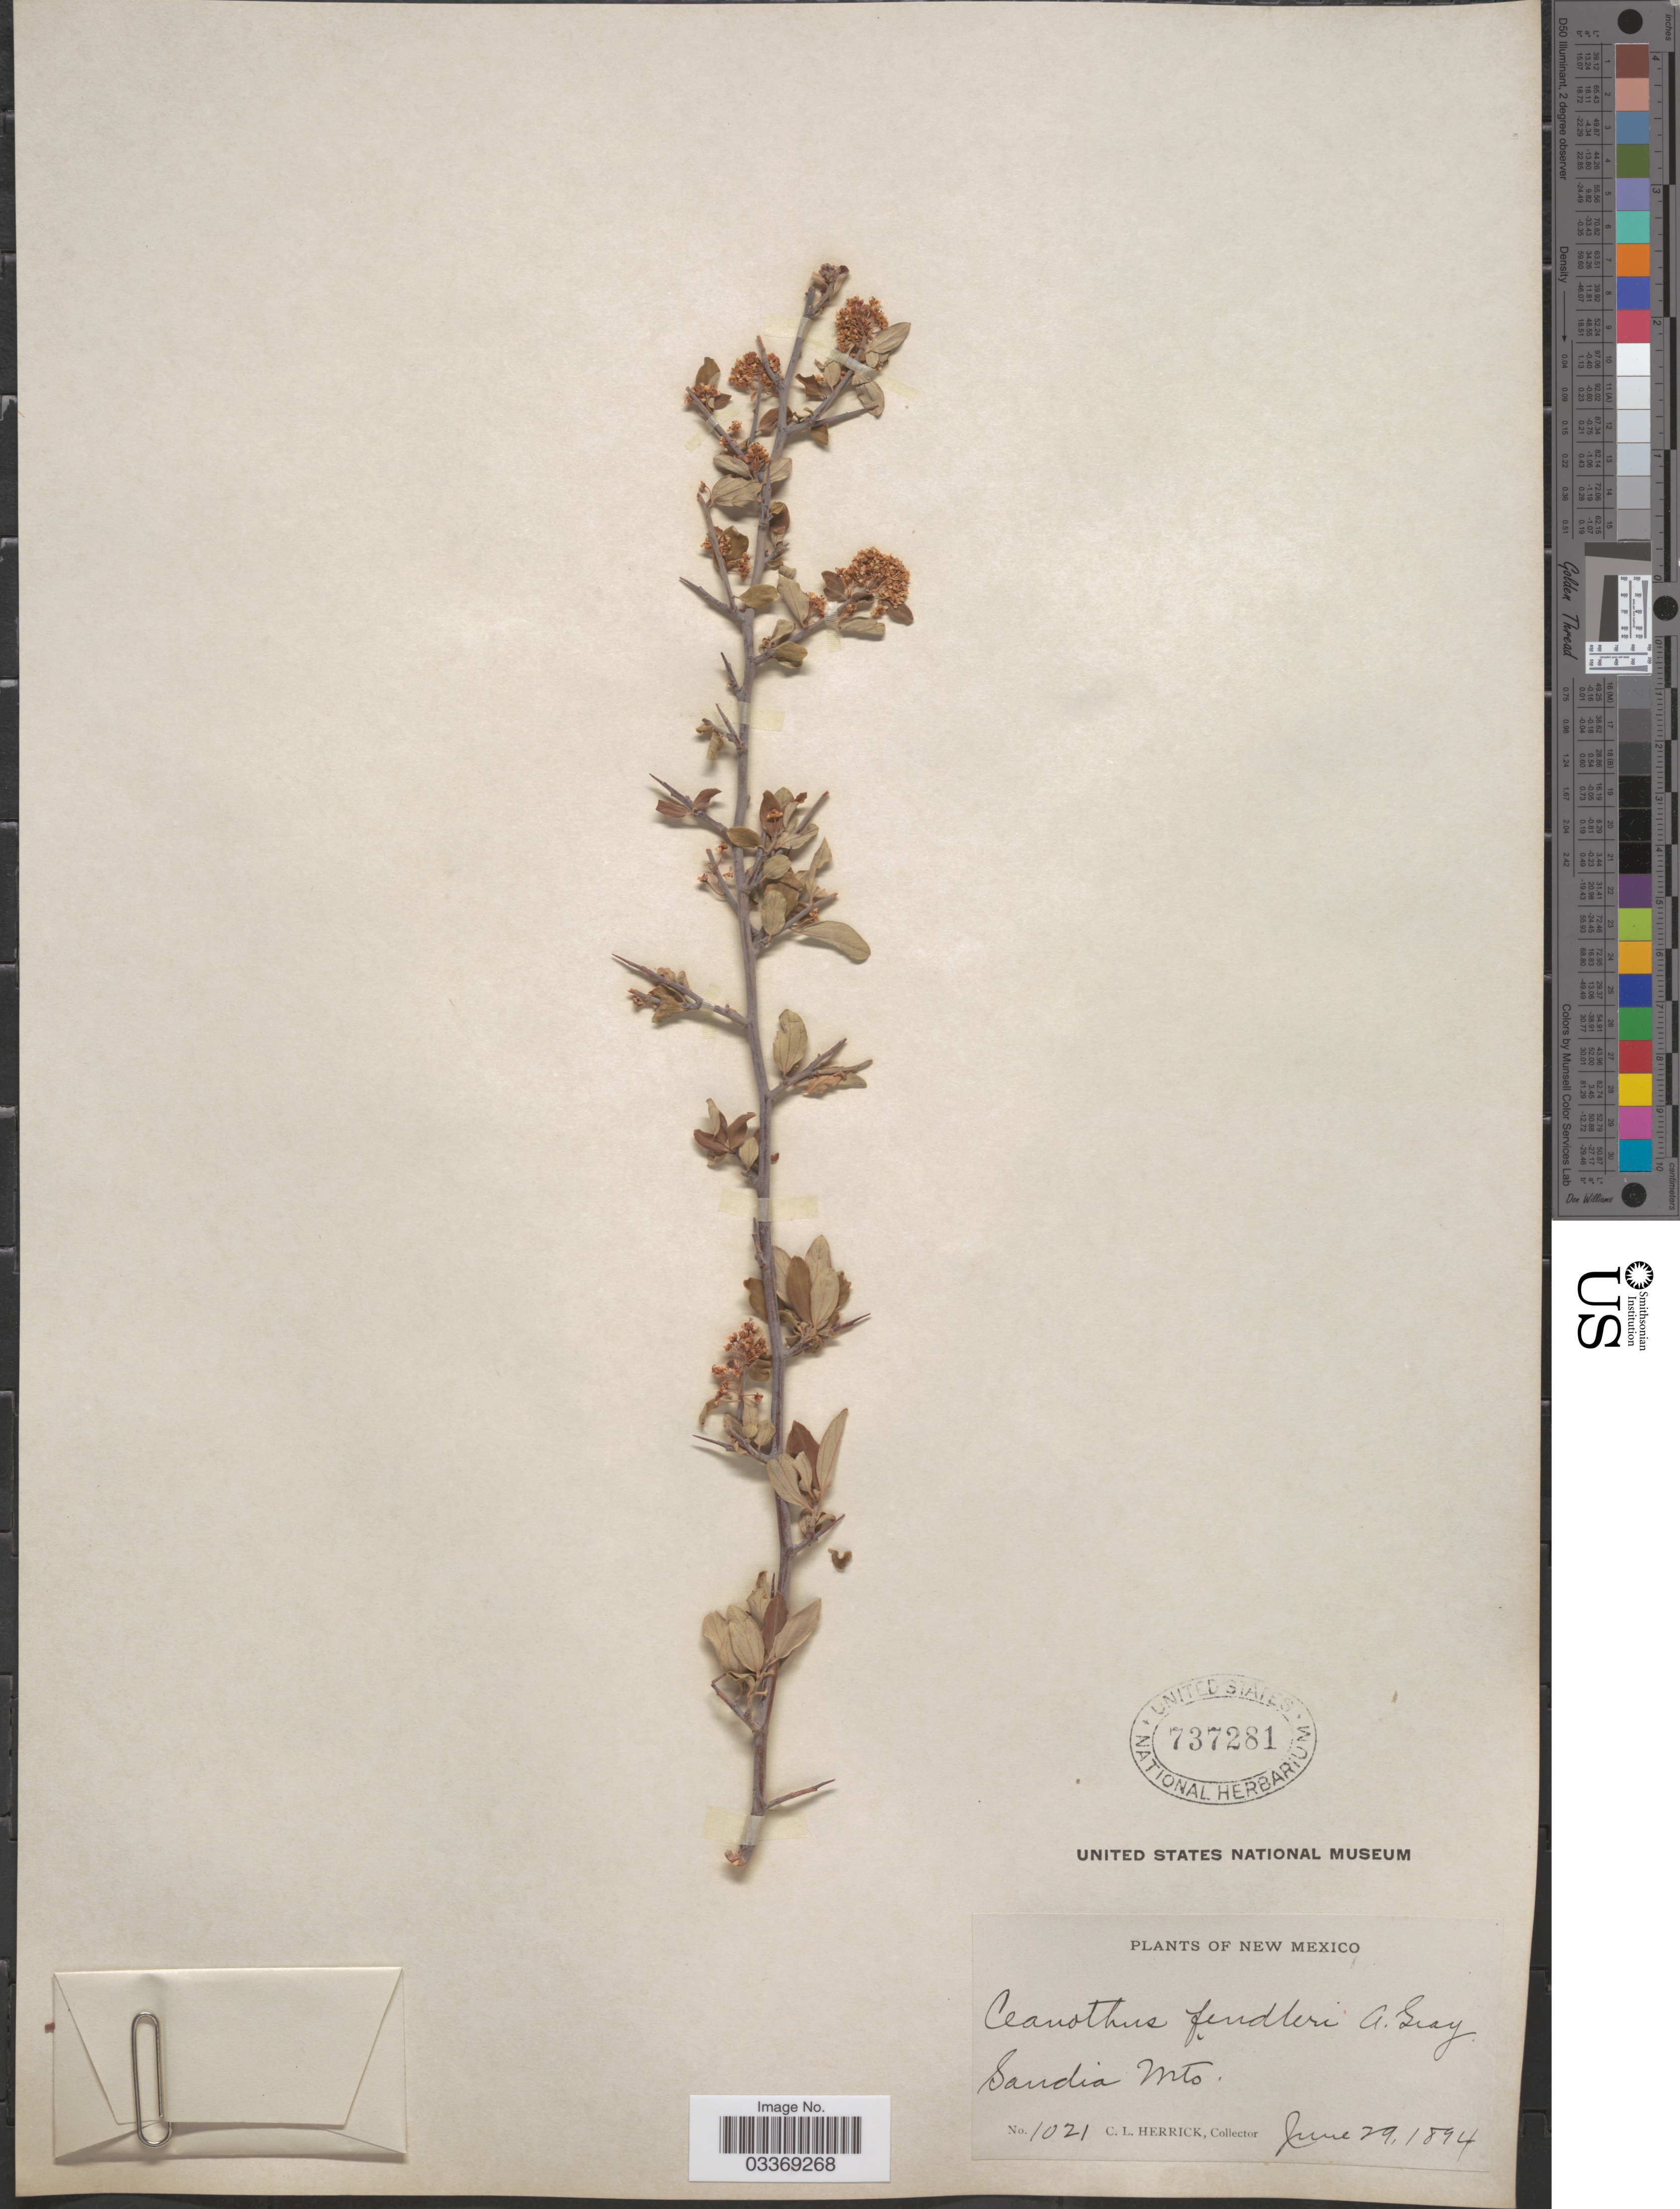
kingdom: Plantae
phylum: Tracheophyta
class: Magnoliopsida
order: Rosales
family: Rhamnaceae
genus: Ceanothus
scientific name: Ceanothus fendleri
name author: A. Gray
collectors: C. Herrick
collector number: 1021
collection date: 1894-06-29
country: United States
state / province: New Mexico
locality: Sandia Mts.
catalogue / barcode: US 737281